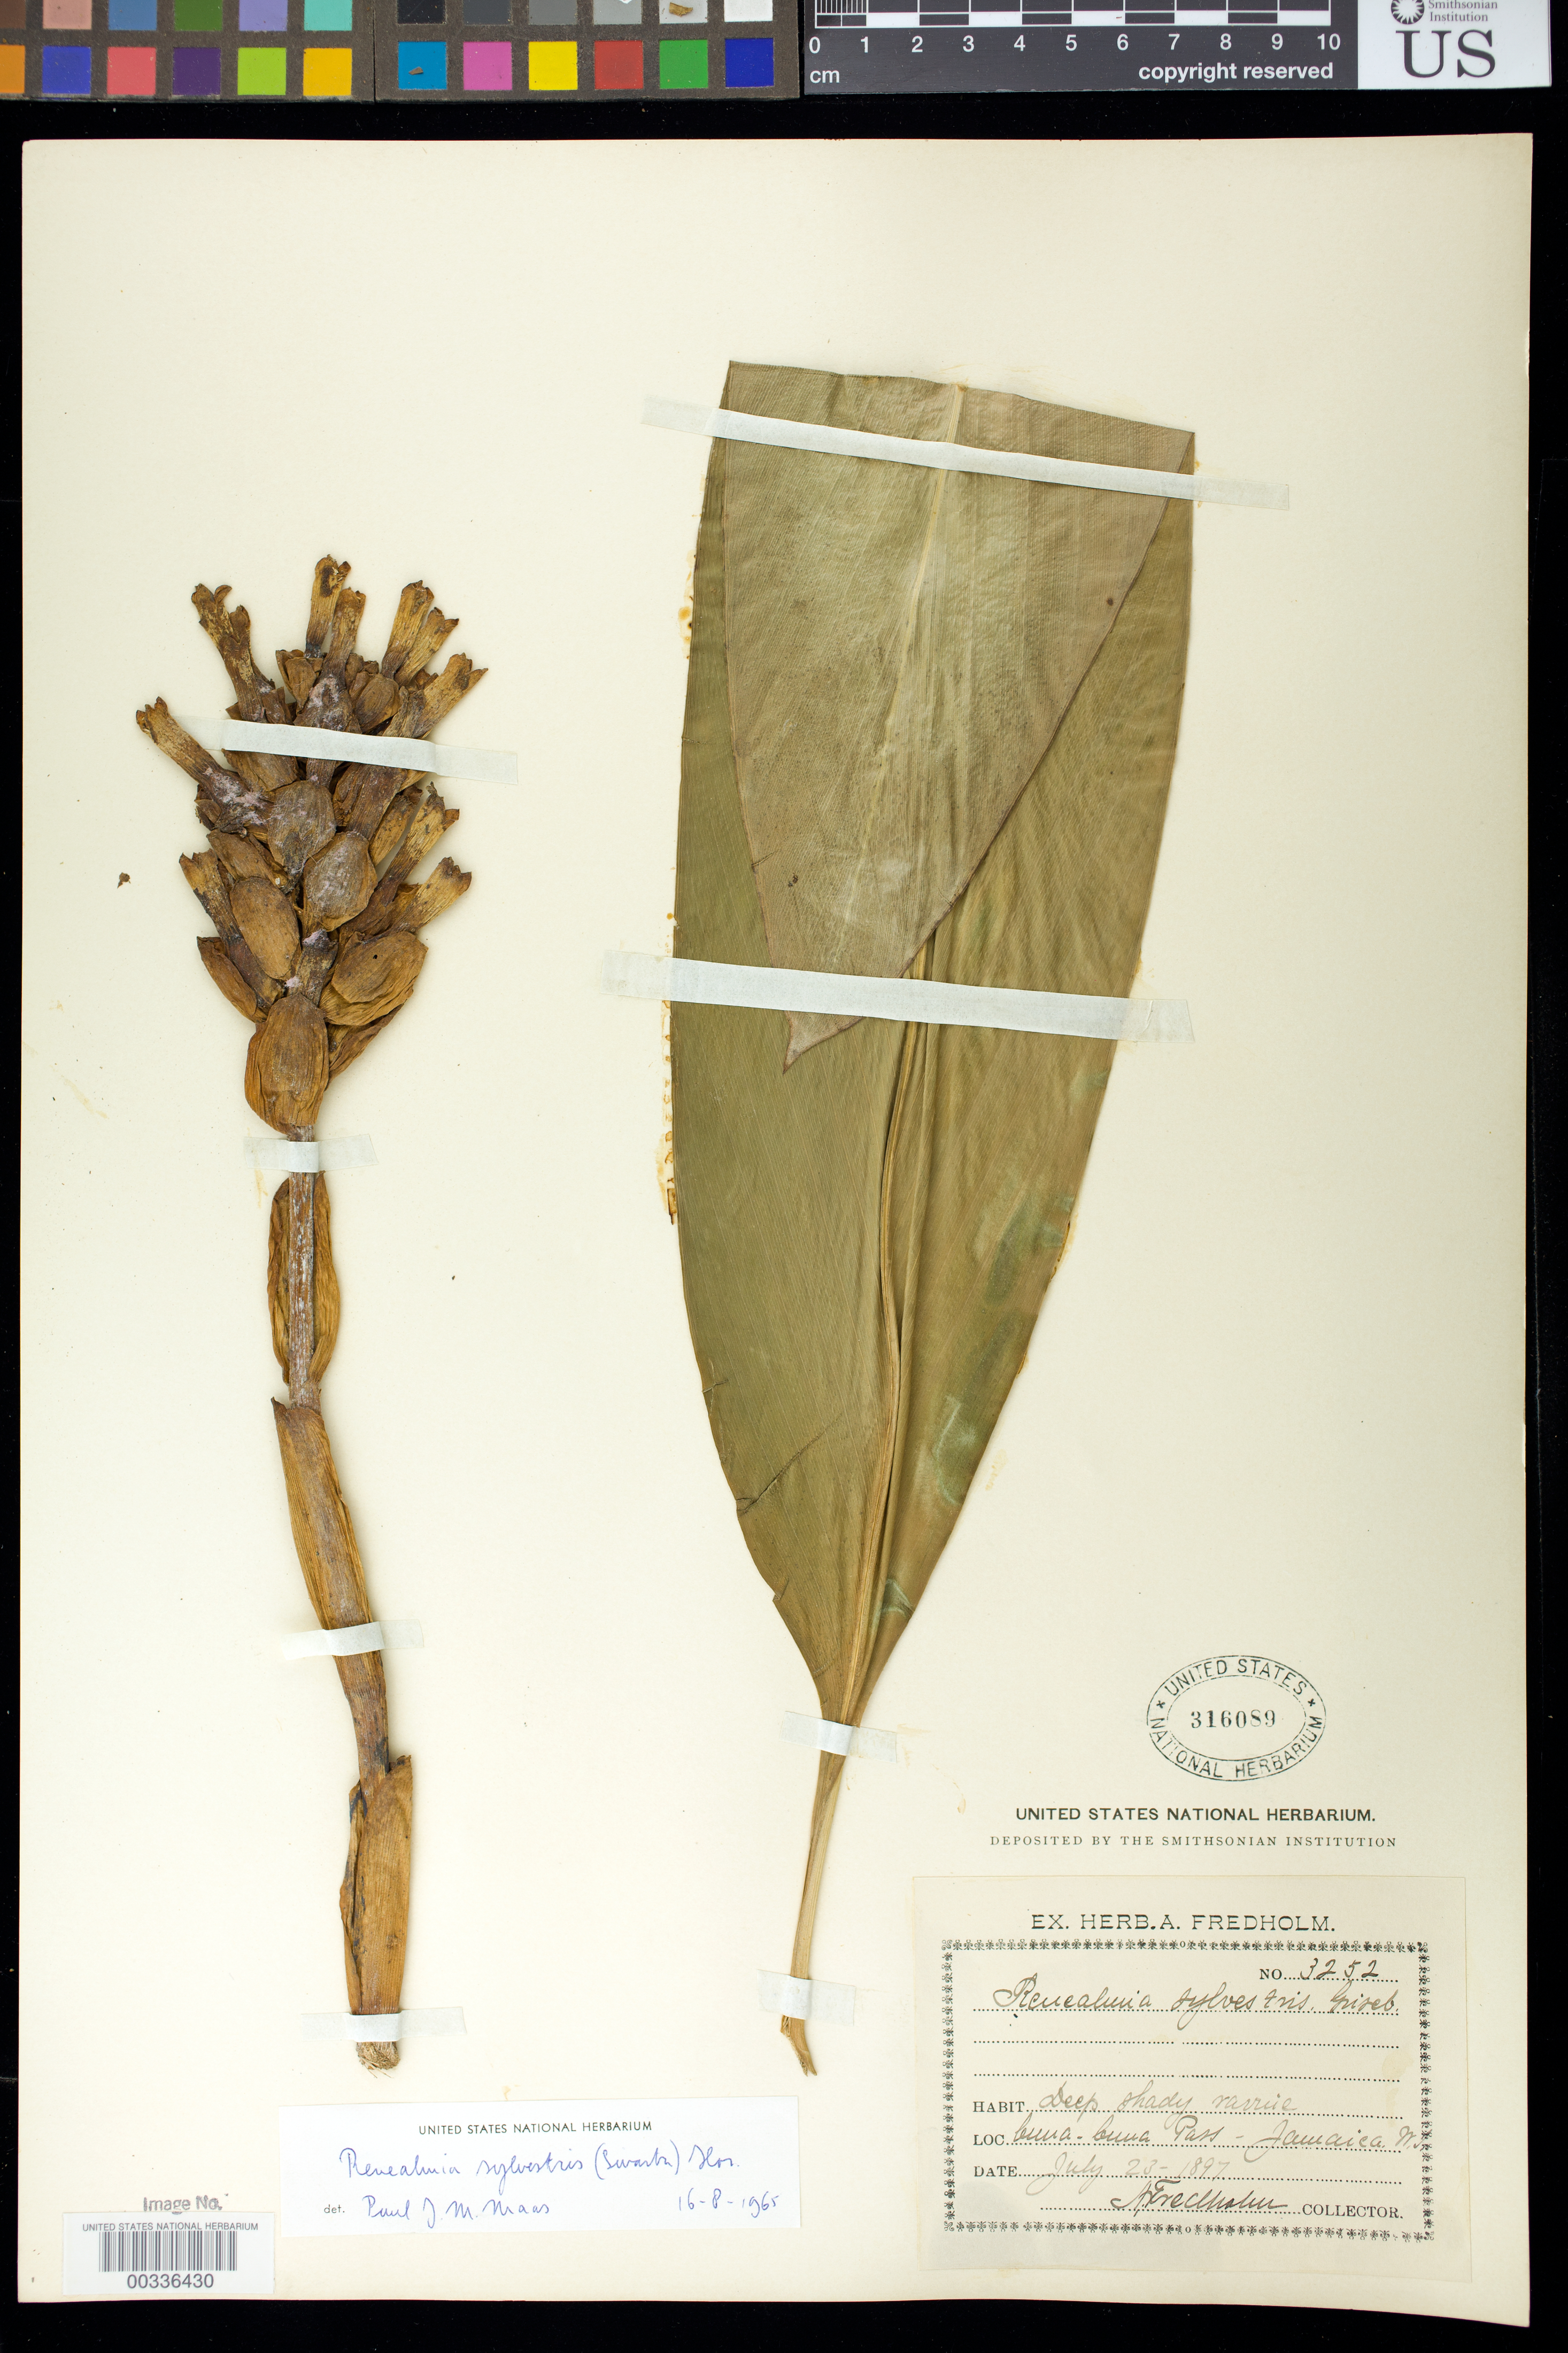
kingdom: Plantae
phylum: Tracheophyta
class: Liliopsida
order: Zingiberales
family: Zingiberaceae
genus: Renealmia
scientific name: Renealmia sylvestris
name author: Horan.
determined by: Maas, Paul J. M.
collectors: A. J. Fredholm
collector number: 3252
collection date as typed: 23 Jul 1897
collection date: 1897-07-23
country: Jamaica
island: Greater Antilles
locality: Cuua-cuua pass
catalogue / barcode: US 316089